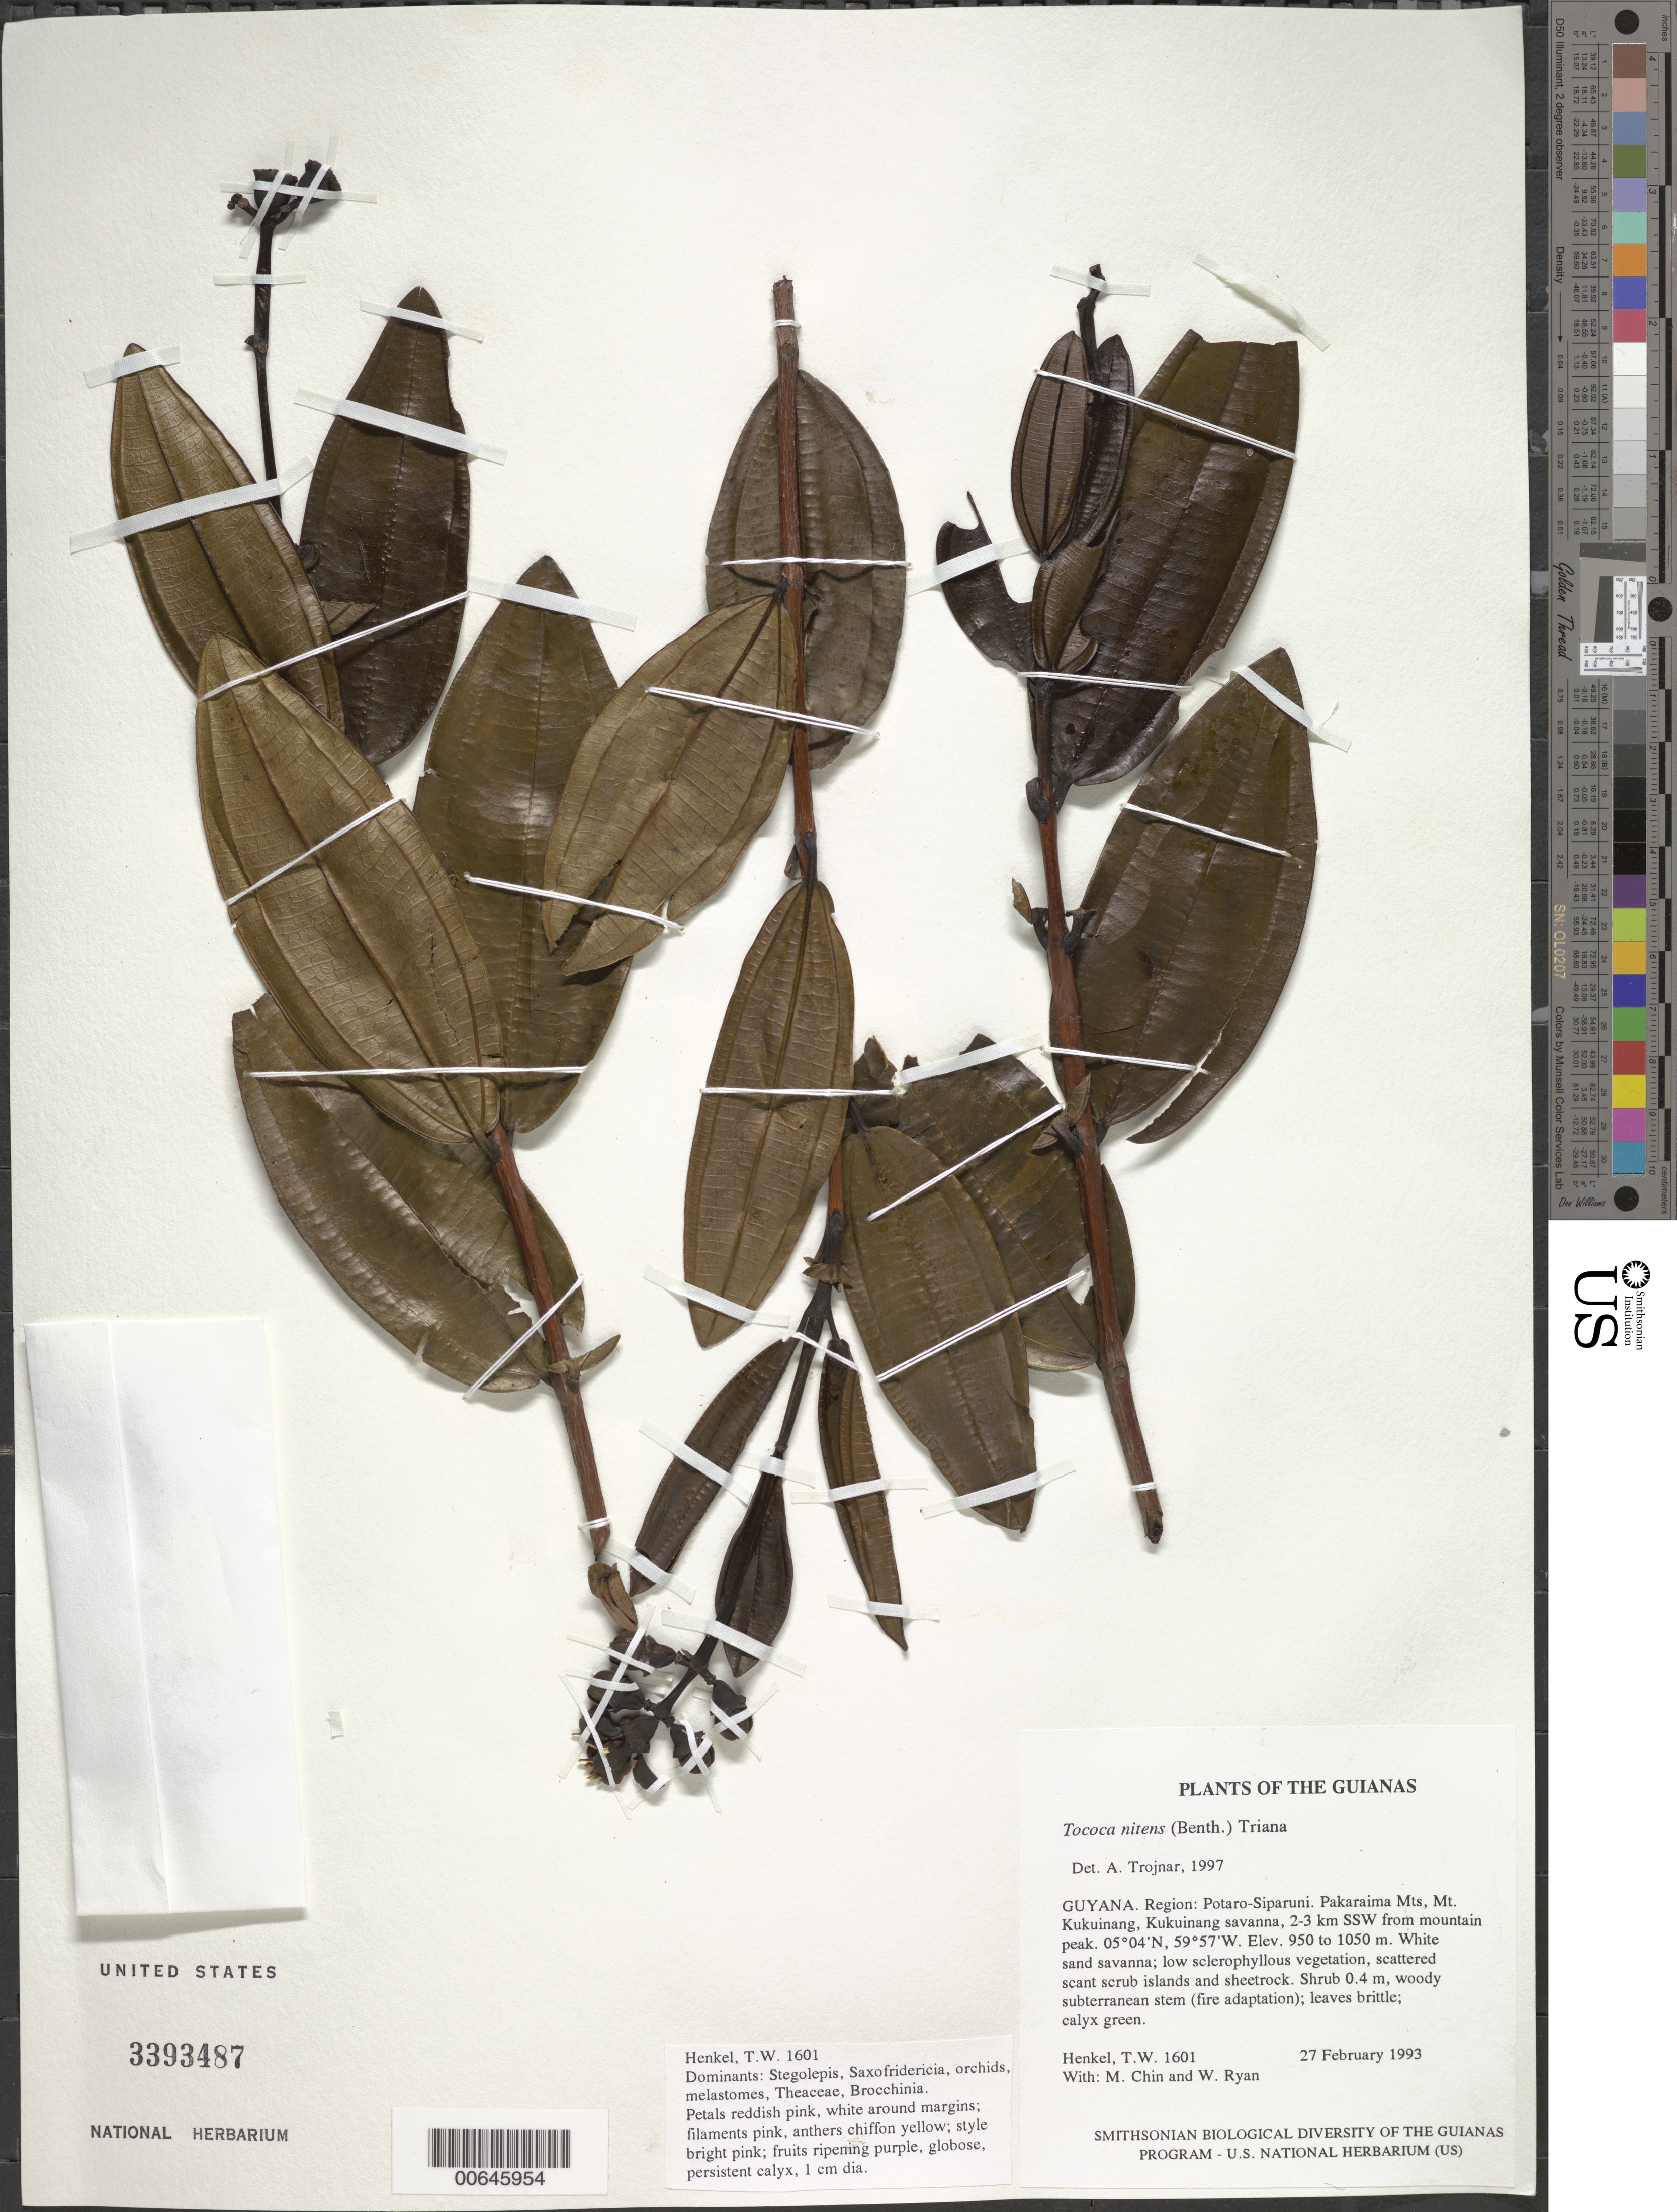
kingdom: Plantae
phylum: Tracheophyta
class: Magnoliopsida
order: Myrtales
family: Melastomataceae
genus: Tococa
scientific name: Tococa nitens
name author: (Benth.) Triana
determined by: Michelangeli, F. A.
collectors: T. Henkel, M. Chin & W. Ryan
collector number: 1601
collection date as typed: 27 February 1993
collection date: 1993-02-27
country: Guyana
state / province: Potaro-Siparuni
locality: Pakaraima Mts, Mt. Kukuinang, Kukuinang savanna, 2-3 km SSW from mountain peak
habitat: White sand savanna; low sclerophyllous vegetation, scattered scant scrub islands and sheetrock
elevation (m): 950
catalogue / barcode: US 3393487